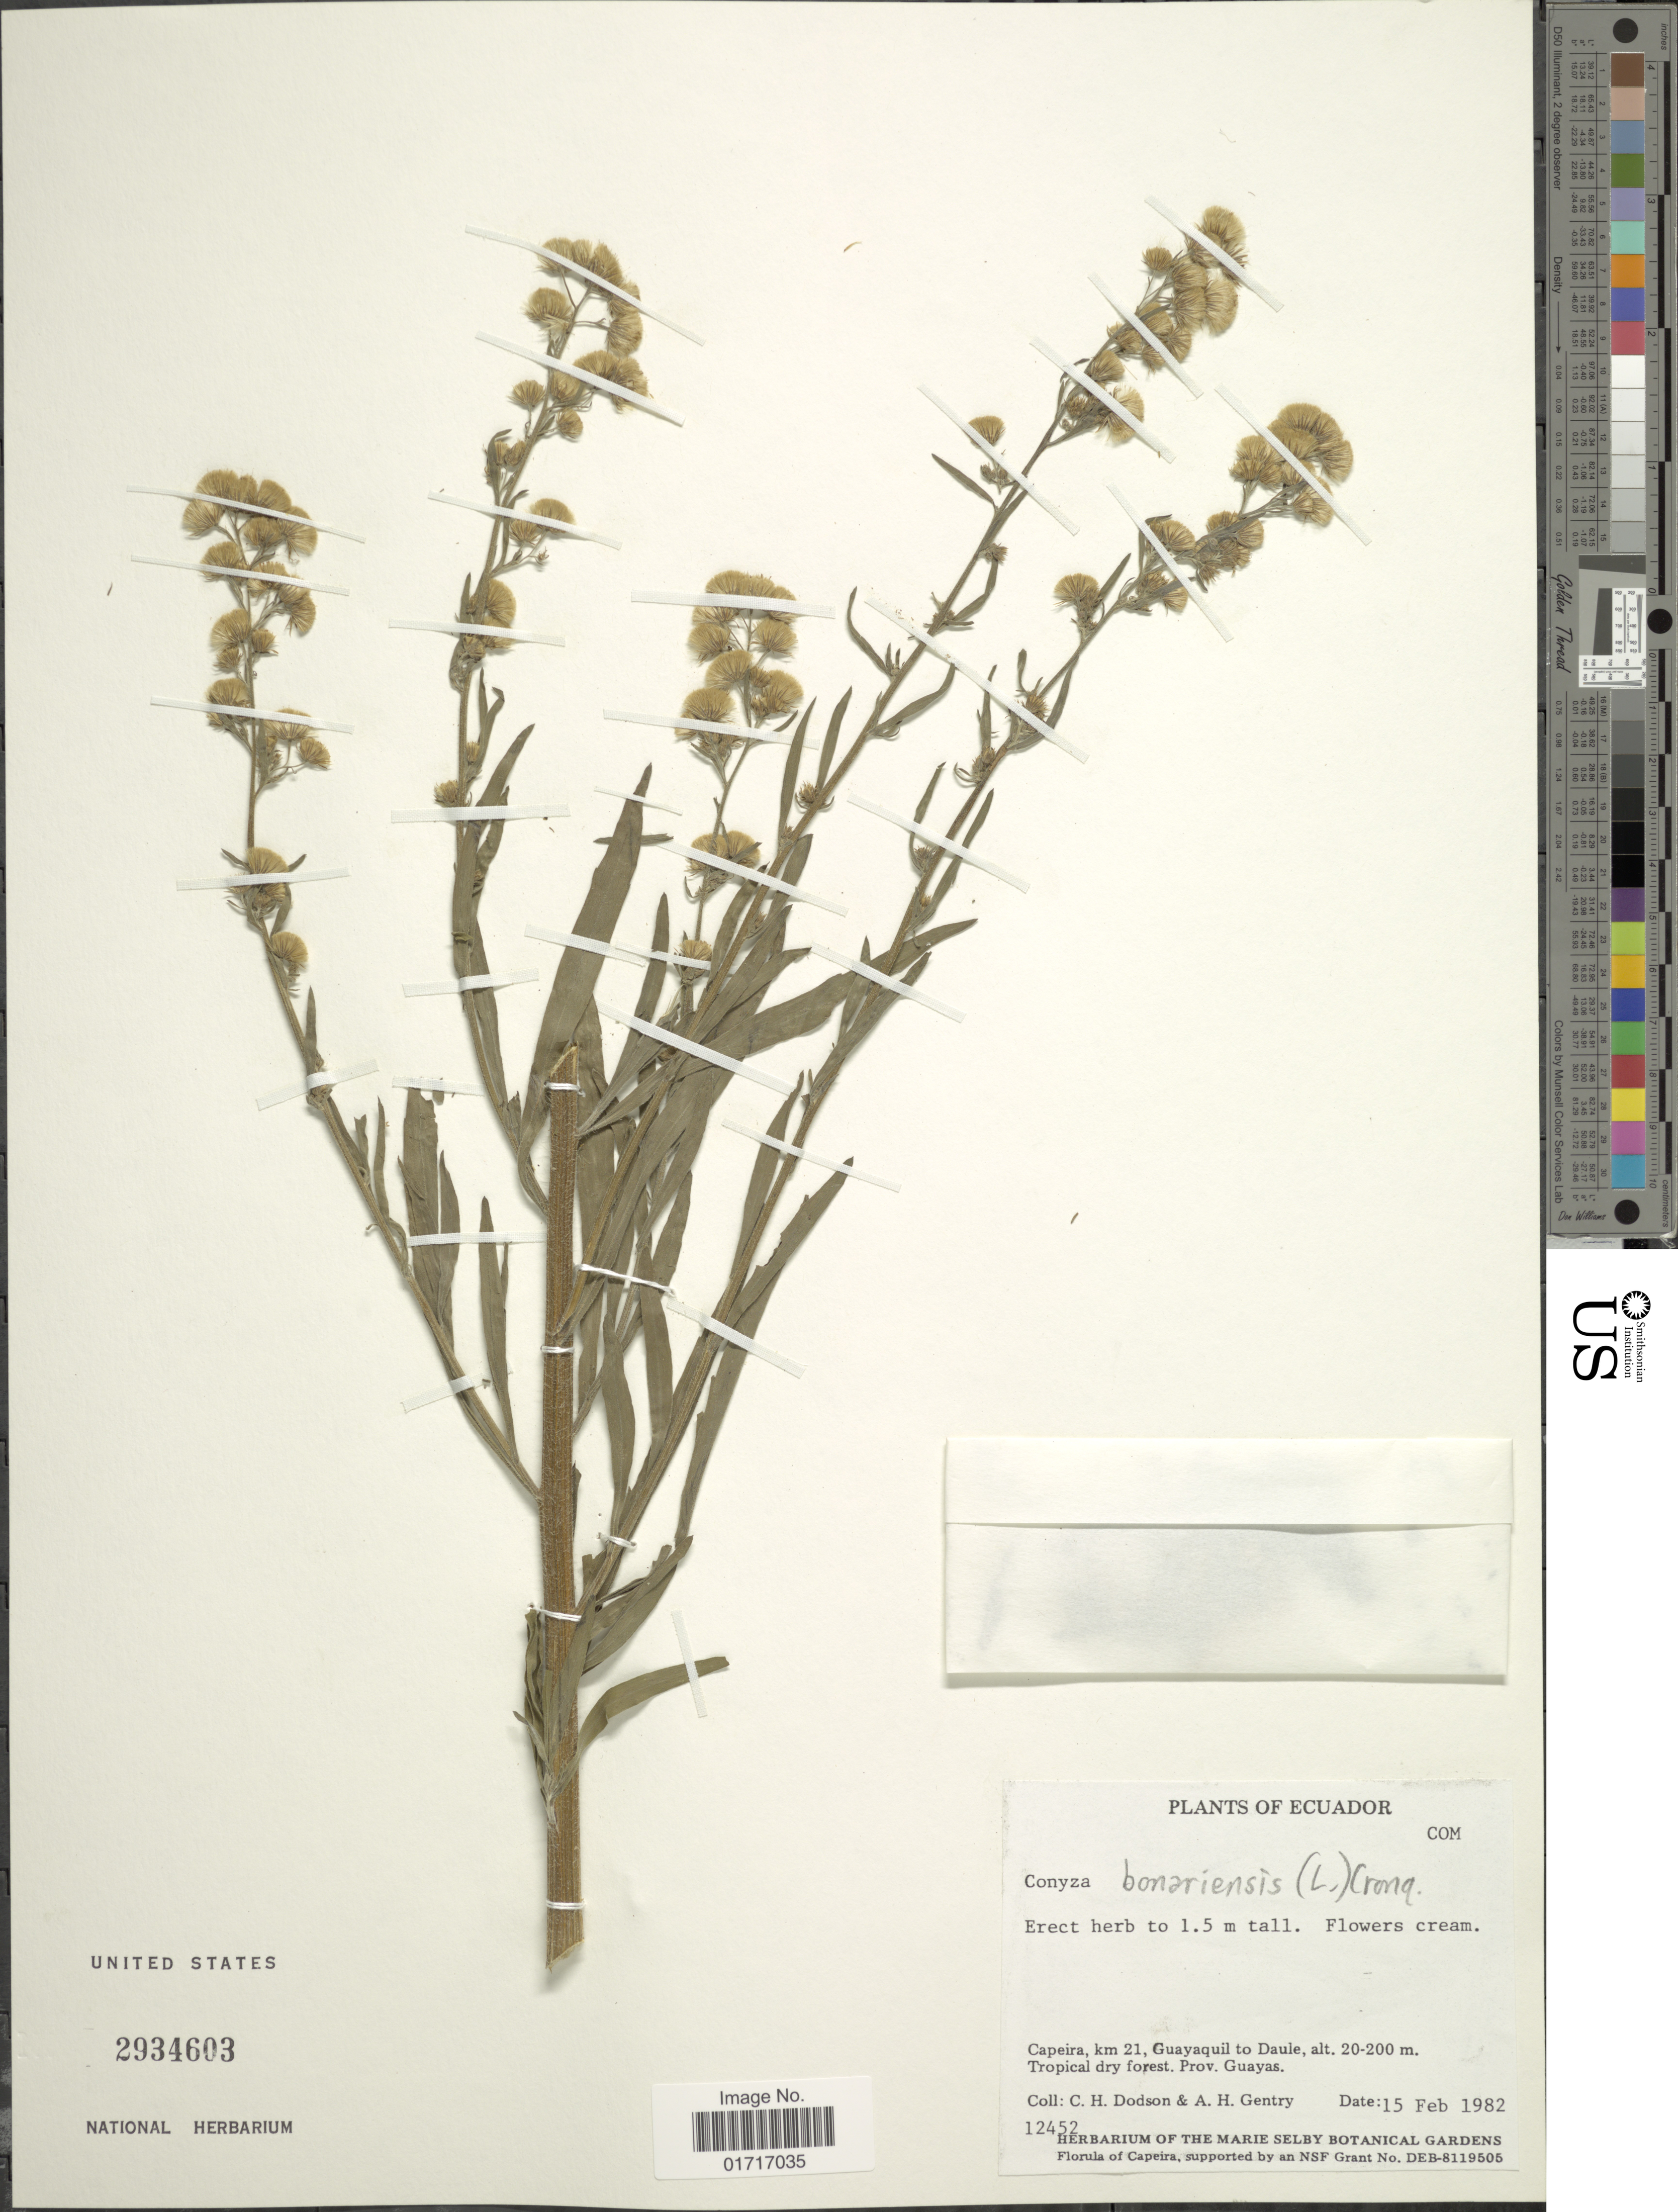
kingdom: Plantae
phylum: Tracheophyta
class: Magnoliopsida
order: Asterales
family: Asteraceae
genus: Conyza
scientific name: Conyza bonariensis var. leiotheca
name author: (S.F. Blake) Cuatrec.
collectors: C. H. Dodson & A. H. Gentry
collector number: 12452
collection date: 1982-02-15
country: Ecuador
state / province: Guayas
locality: Capeira, km 21, Guayaqui to Duale, Tropical dry forest, Prov. Guayas.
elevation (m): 20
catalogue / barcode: US 2934603